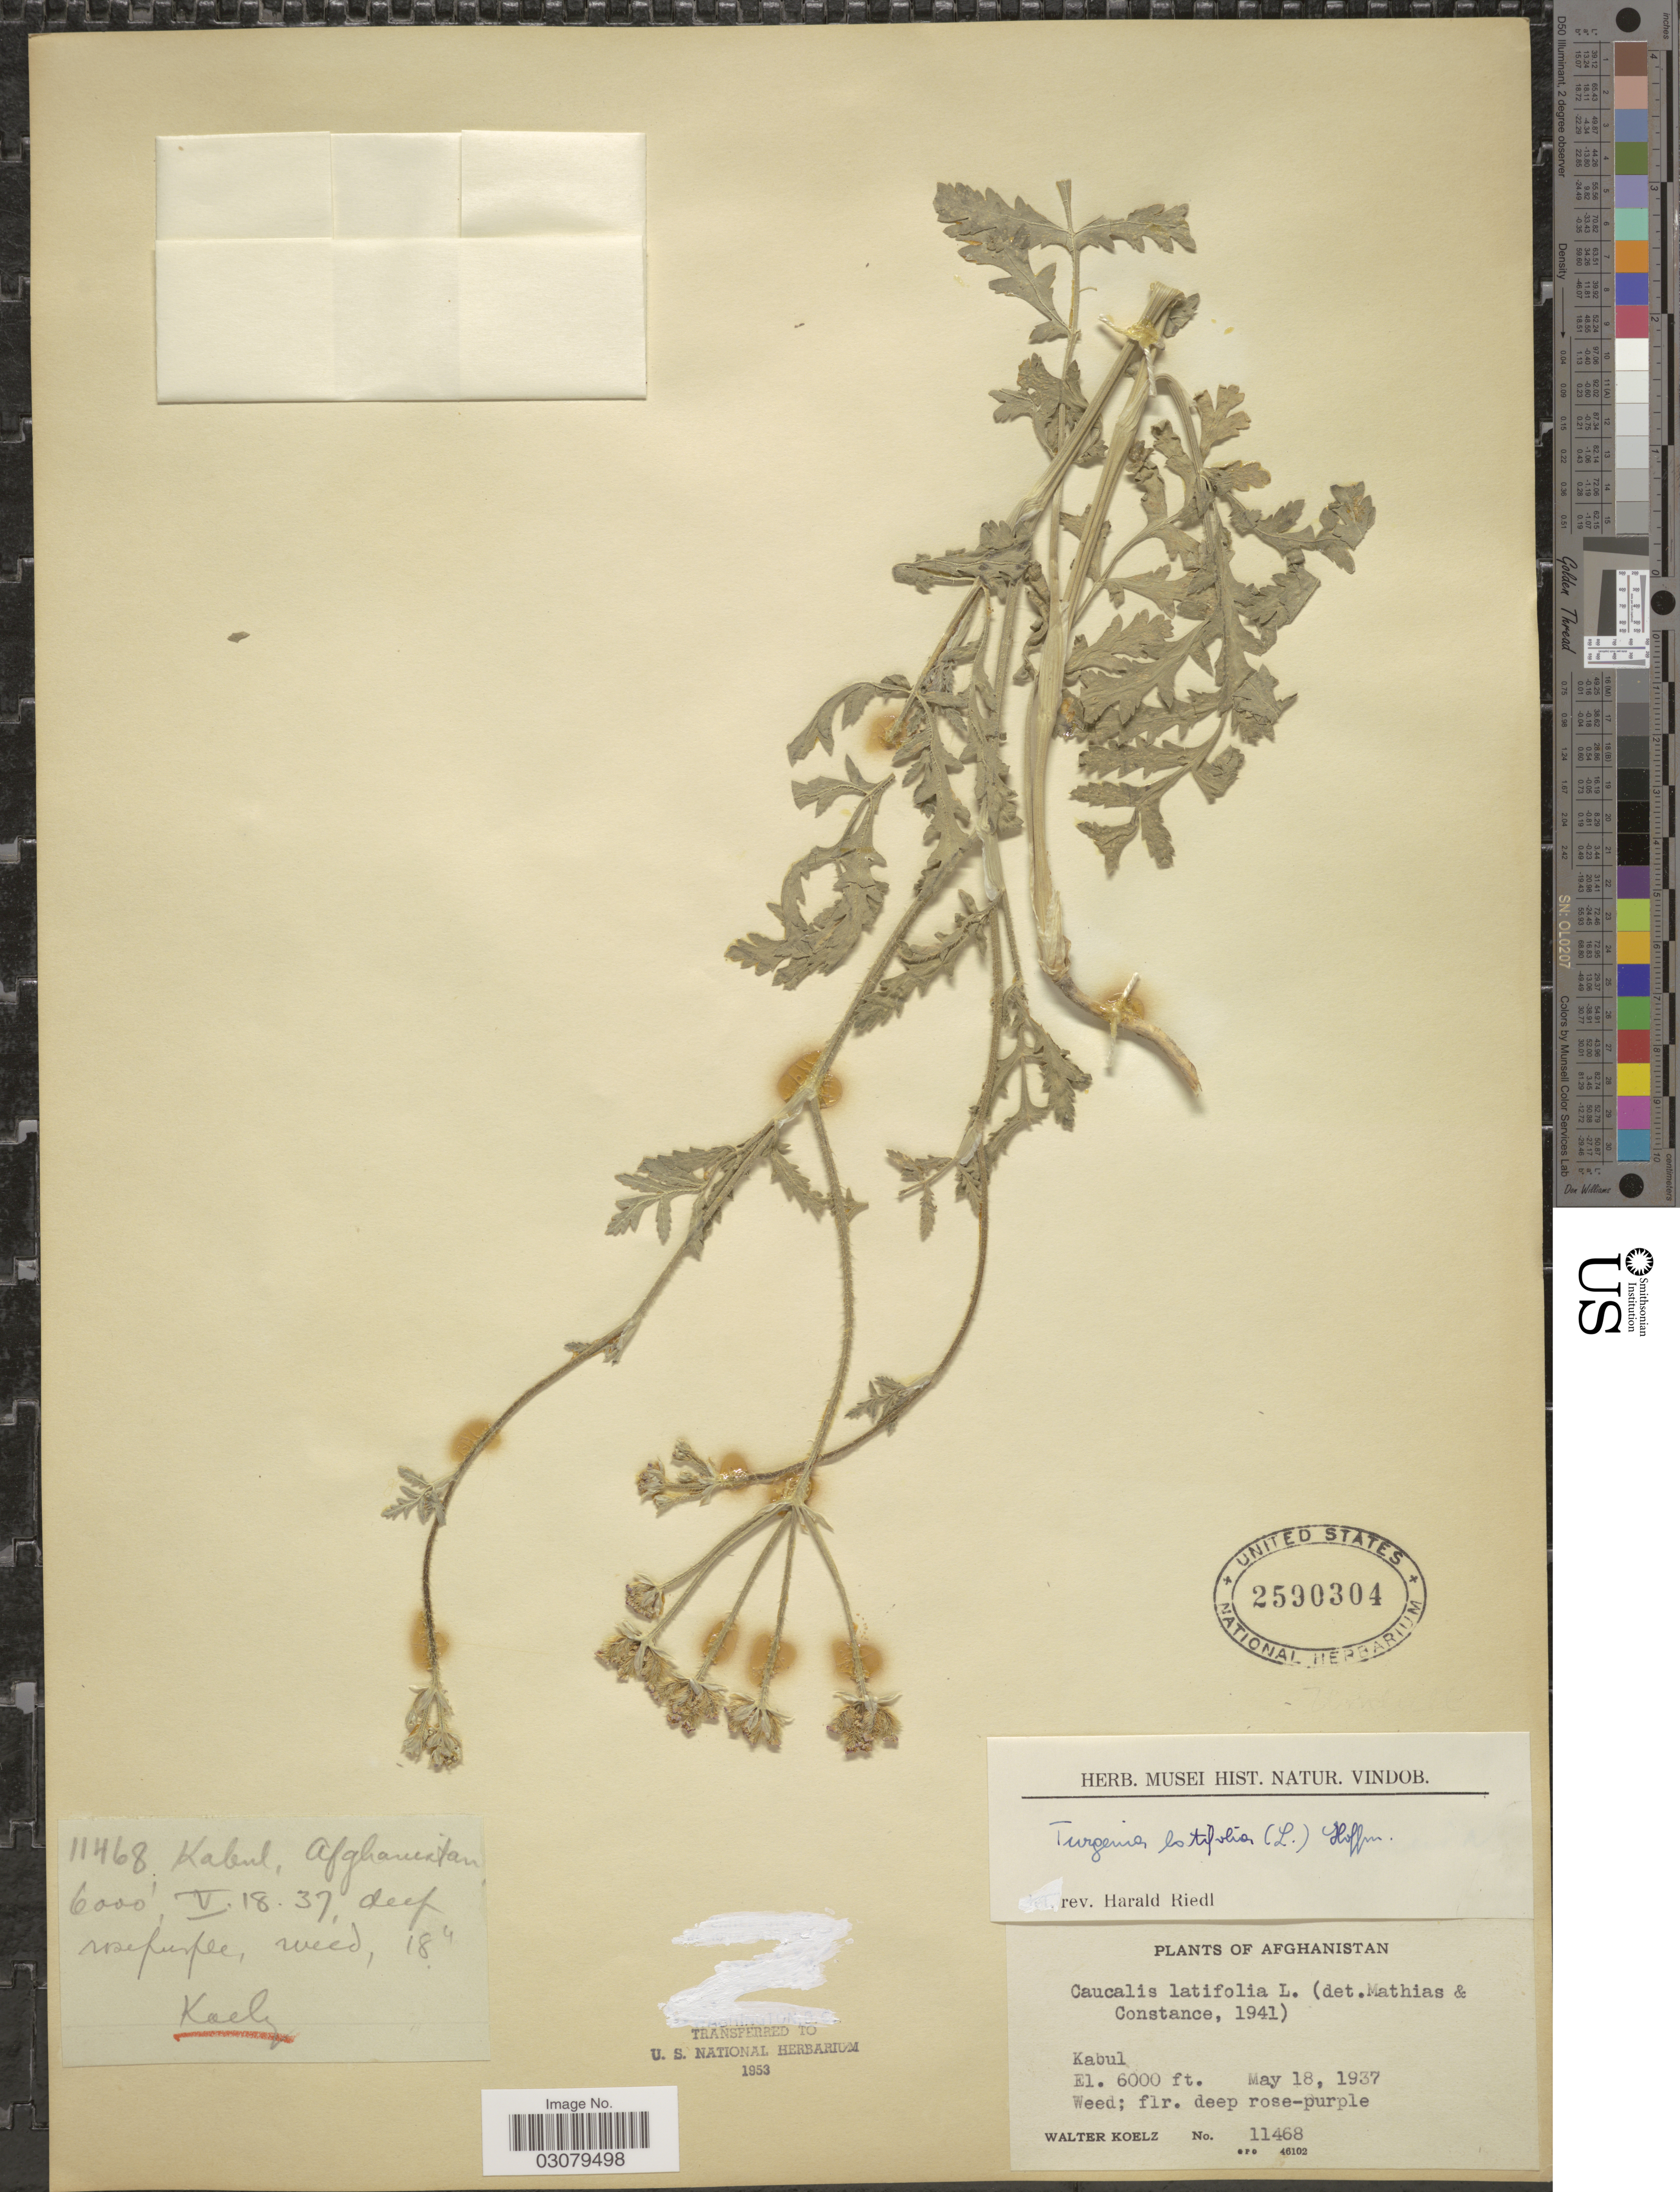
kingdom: Plantae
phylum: Tracheophyta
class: Magnoliopsida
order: Apiales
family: Apiaceae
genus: Turgenia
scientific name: Turgenia latifolia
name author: Hoffm.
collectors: W. N. Koelz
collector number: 11468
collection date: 1937-05-18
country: Afghanistan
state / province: Kabul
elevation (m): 1829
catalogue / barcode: US 2590304